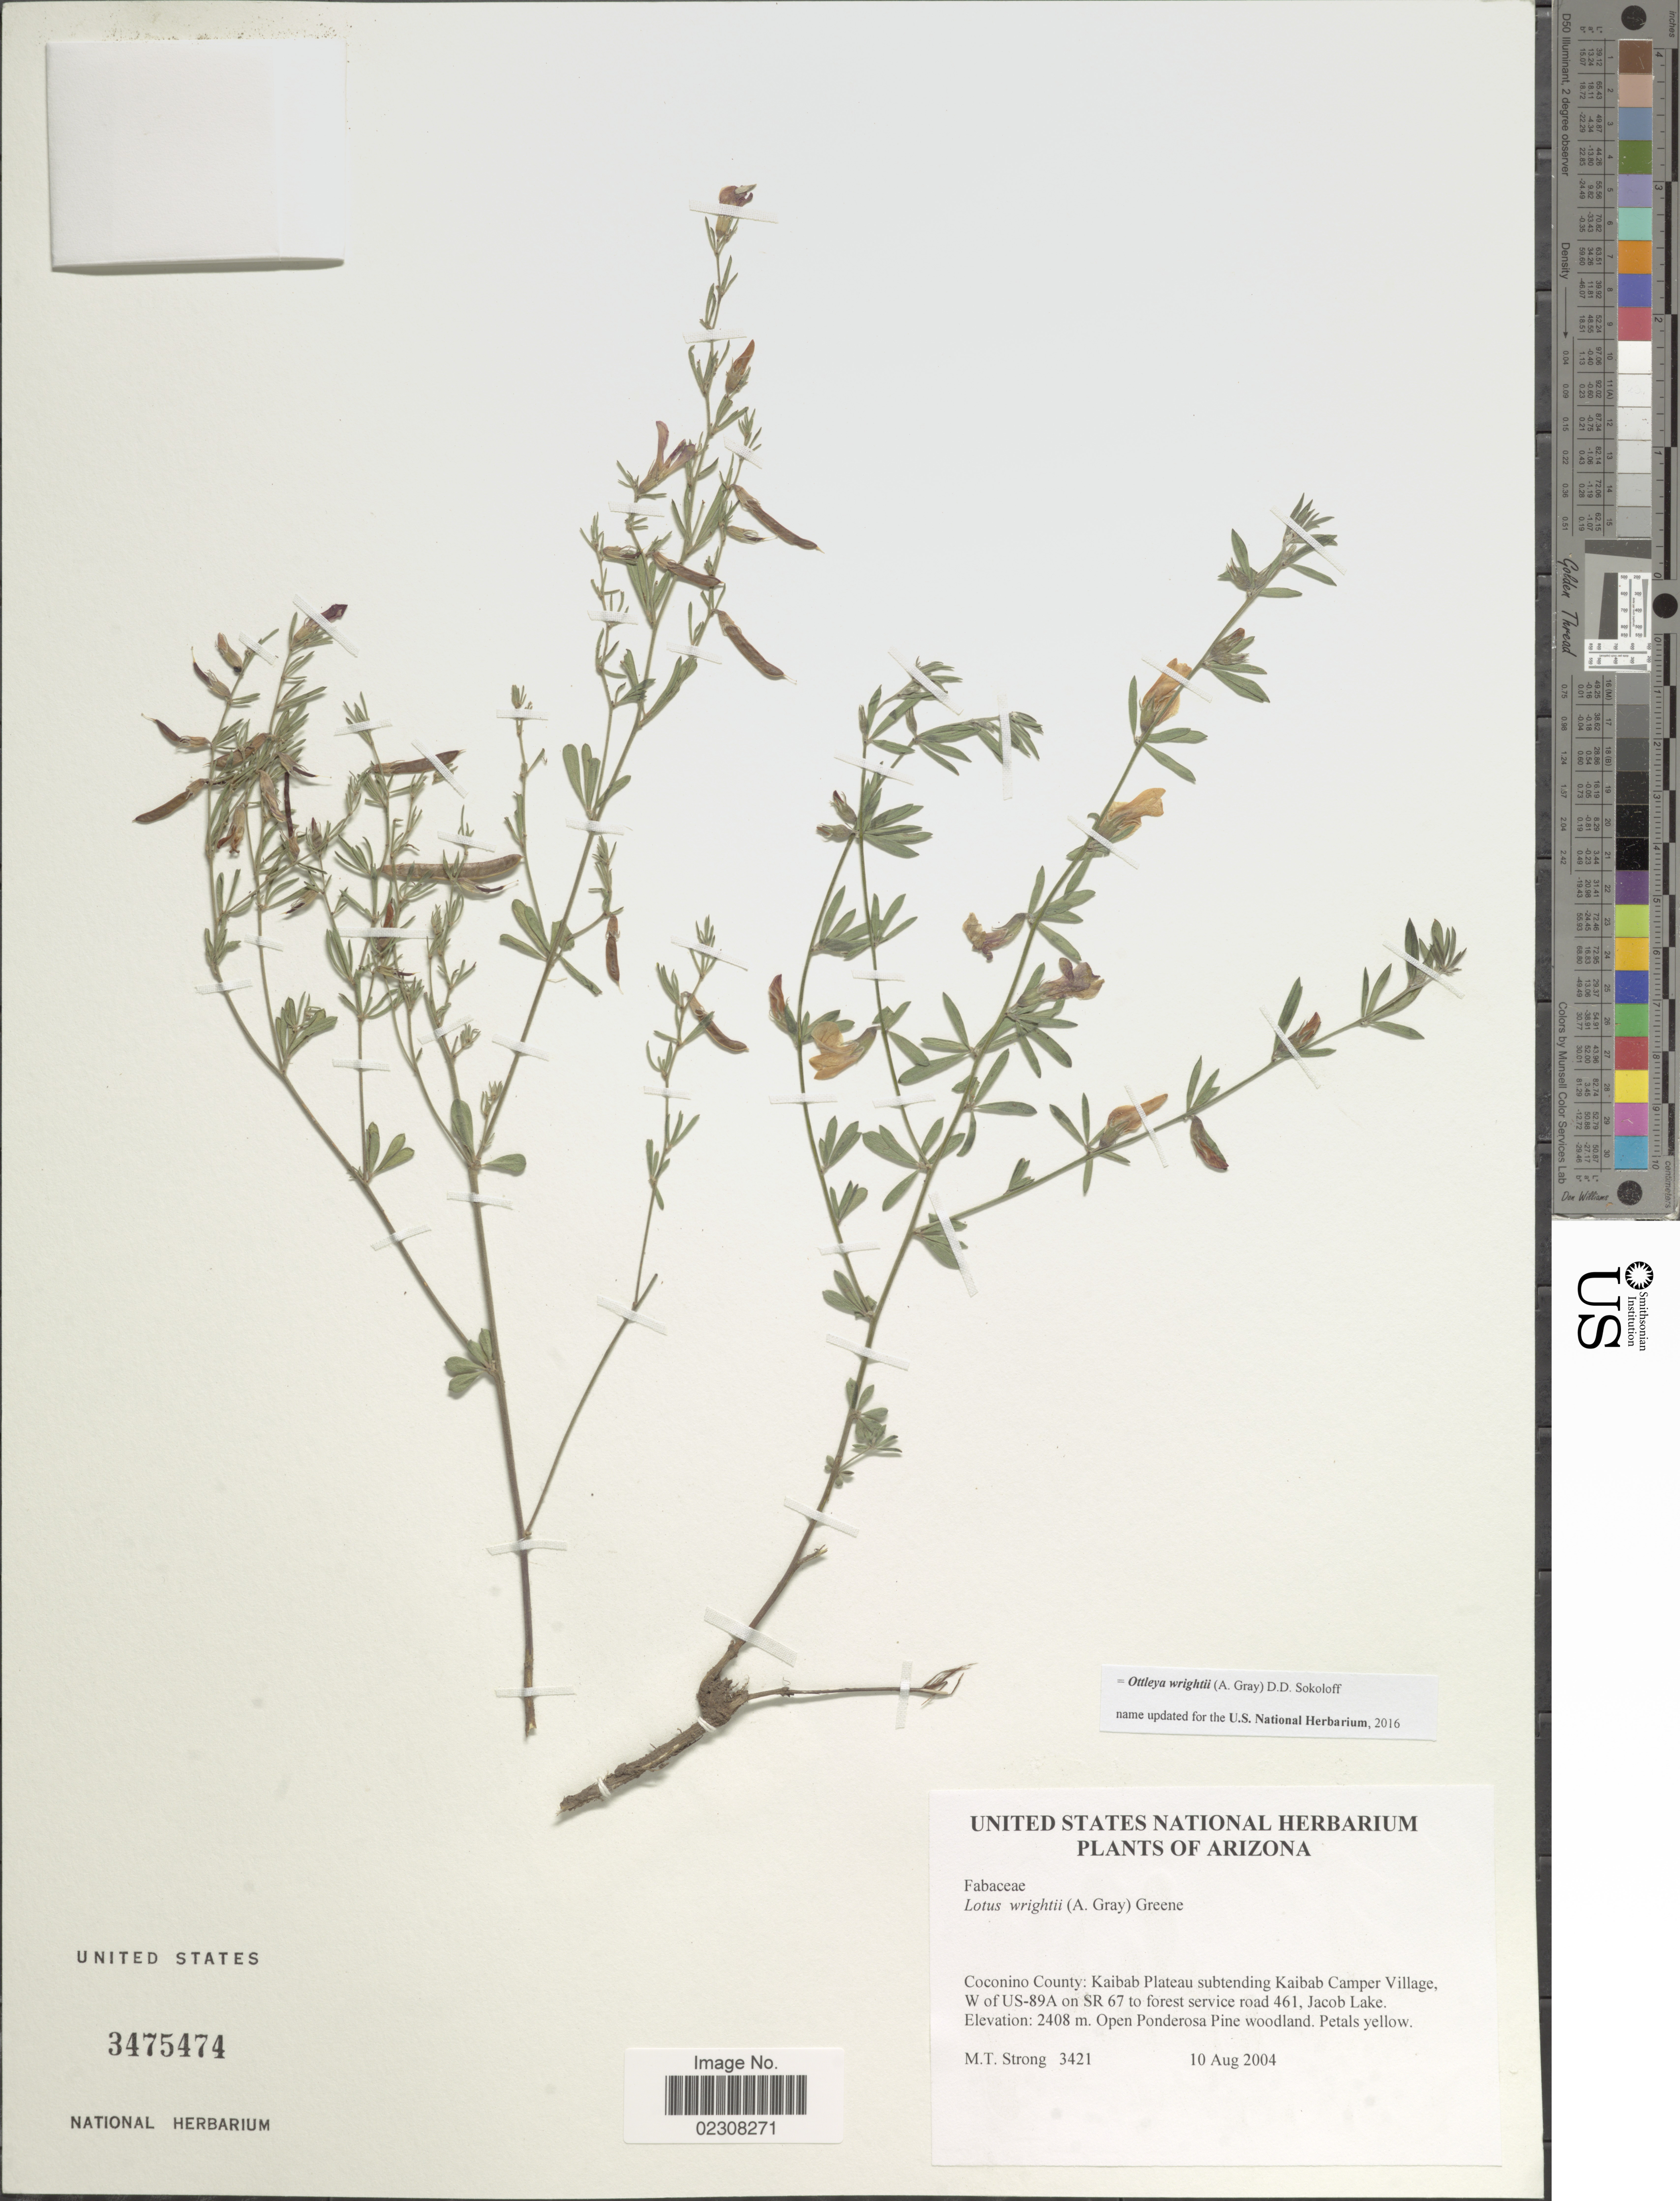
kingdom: Plantae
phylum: Tracheophyta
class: Magnoliopsida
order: Fabales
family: Fabaceae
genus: Ottleya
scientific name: Ottleya wrightii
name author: (A. Gray) D.D. Sokoloff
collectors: M. T. Strong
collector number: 3421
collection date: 2004-08-10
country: United States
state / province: Arizona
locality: Coconino County: Kaibab Plateau subtending Kaibab Camper Village, W of US-89A on SR 67 to forest service road 461, Jacob Lake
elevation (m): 2408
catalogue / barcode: US 3475474